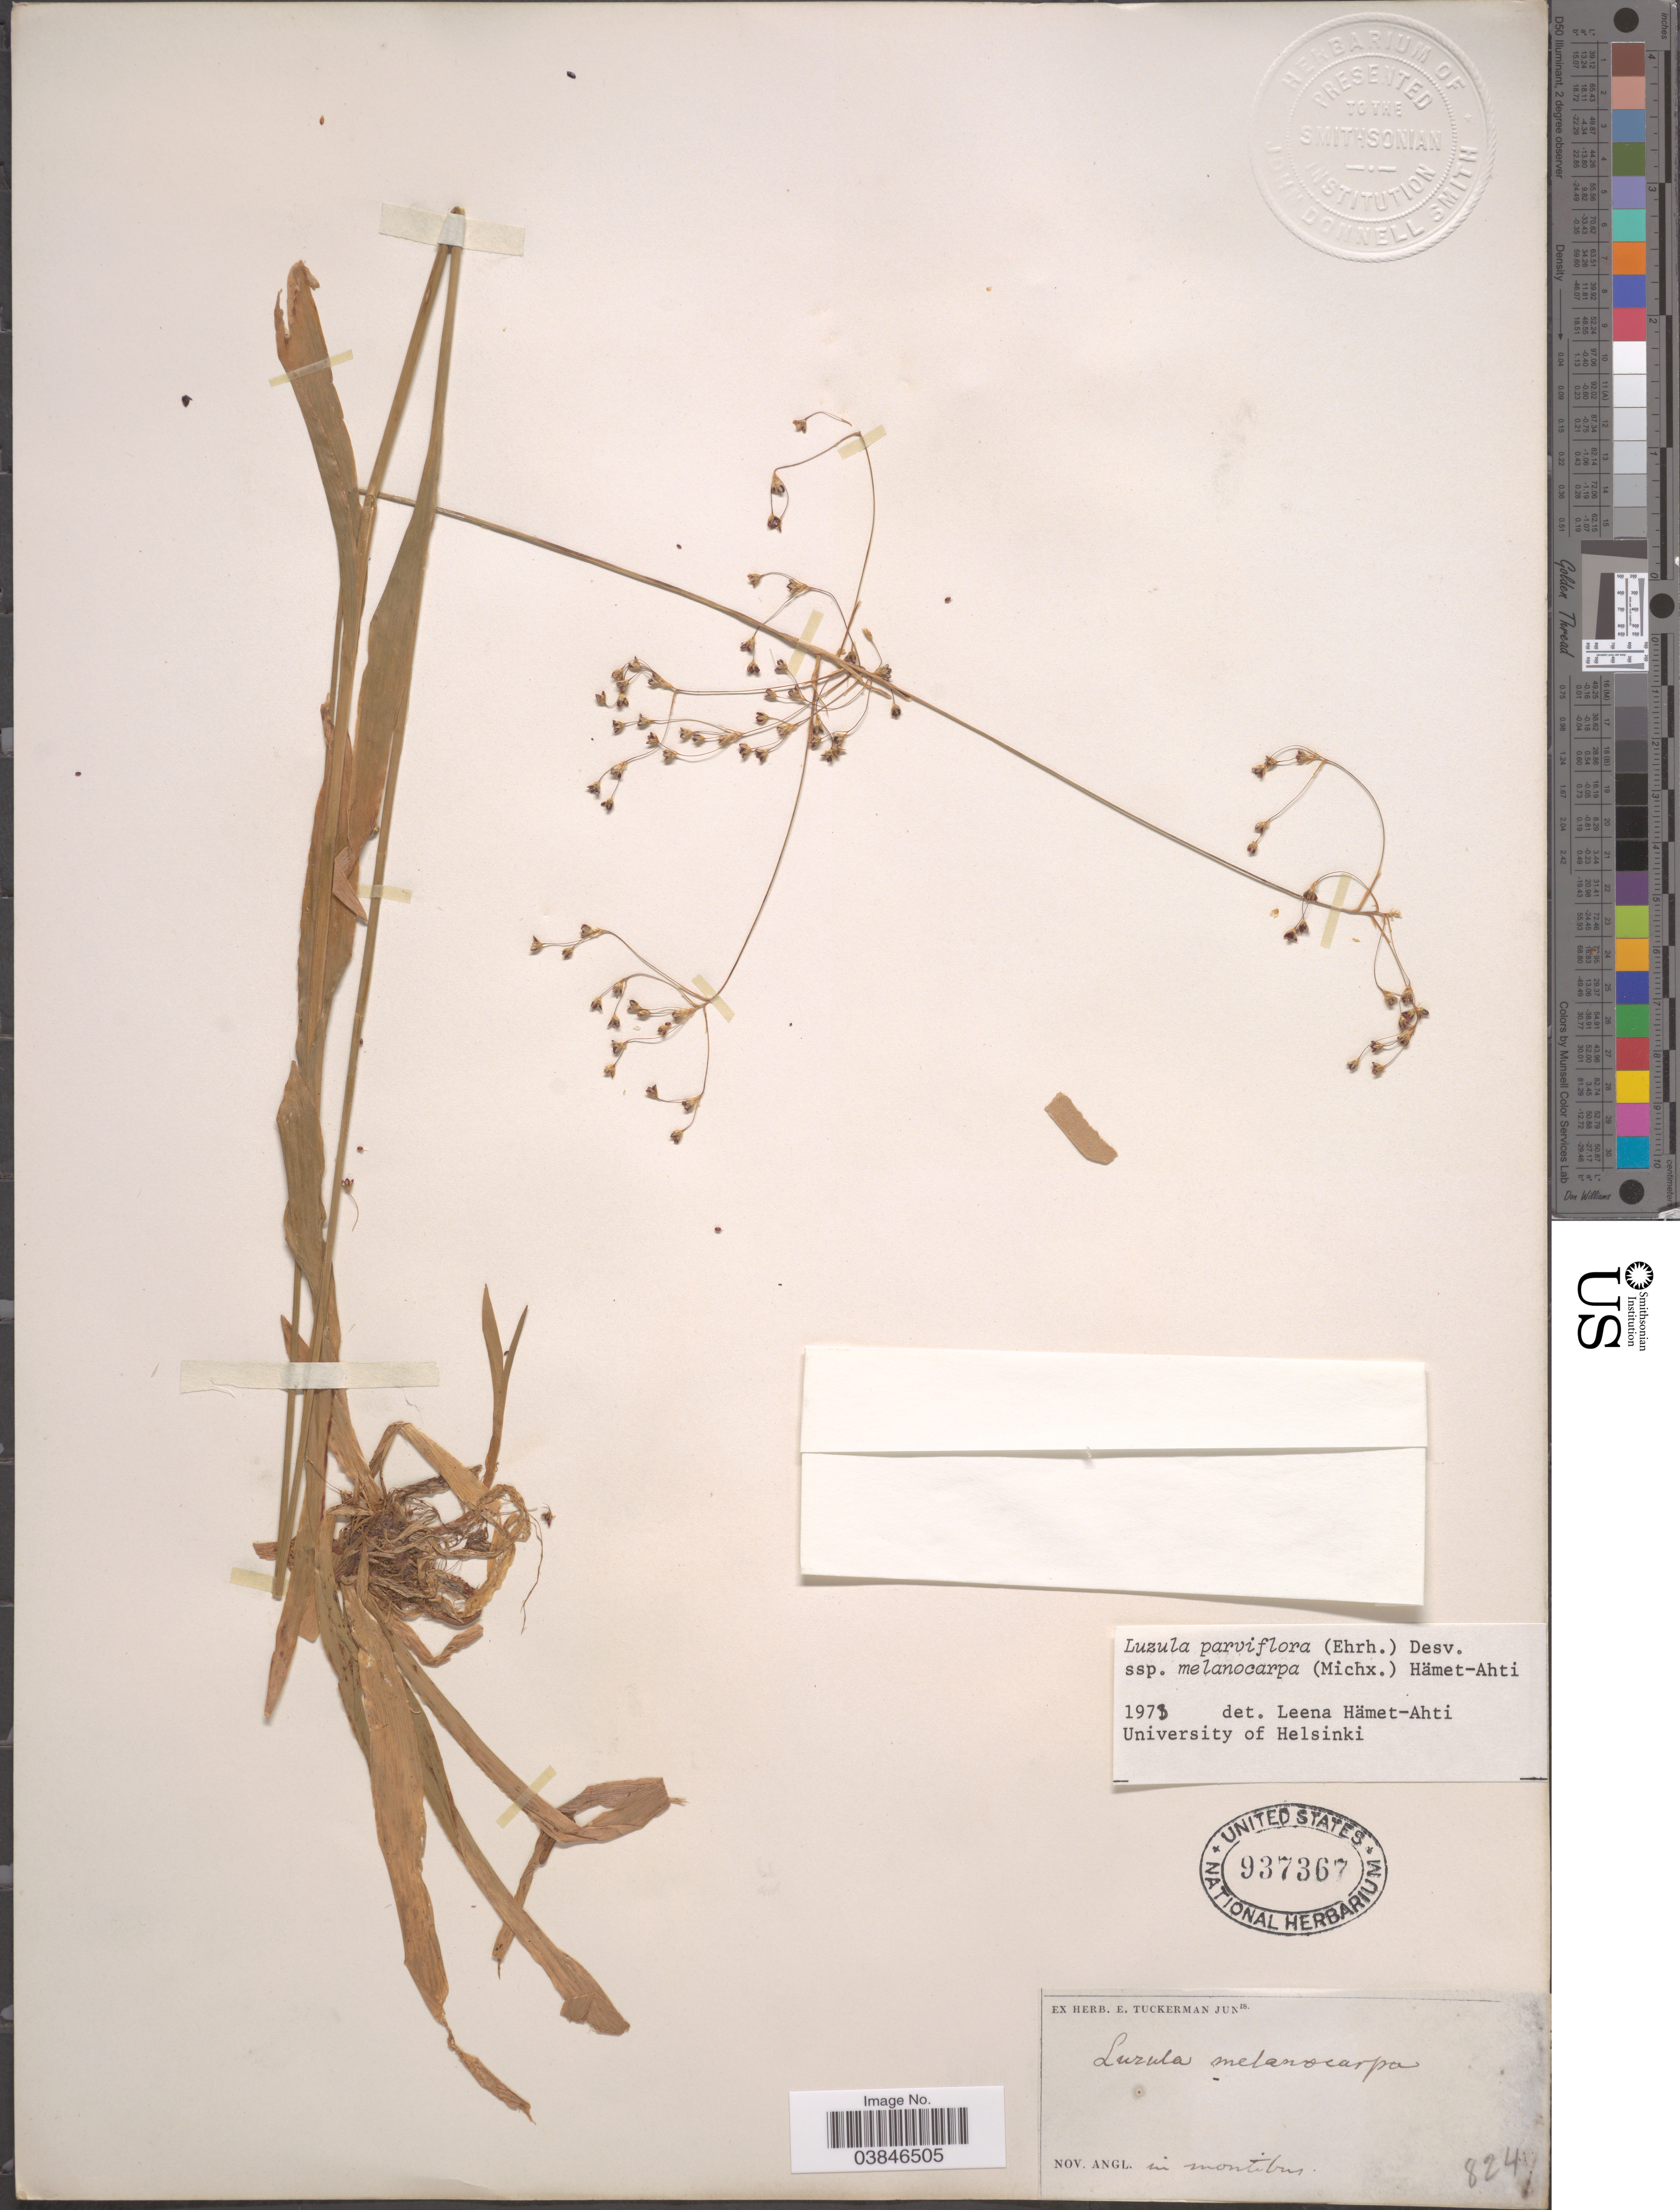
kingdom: Plantae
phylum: Tracheophyta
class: Liliopsida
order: Poales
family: Juncaceae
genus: Luzula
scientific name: Luzula parviflora subsp. melanocarpa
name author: Desv.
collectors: ex herb. E. Tuckerman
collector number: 824?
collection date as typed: Transcribed d/m/y: /6/18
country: United States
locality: Nov. Angl. in montibus.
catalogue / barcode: US 937367